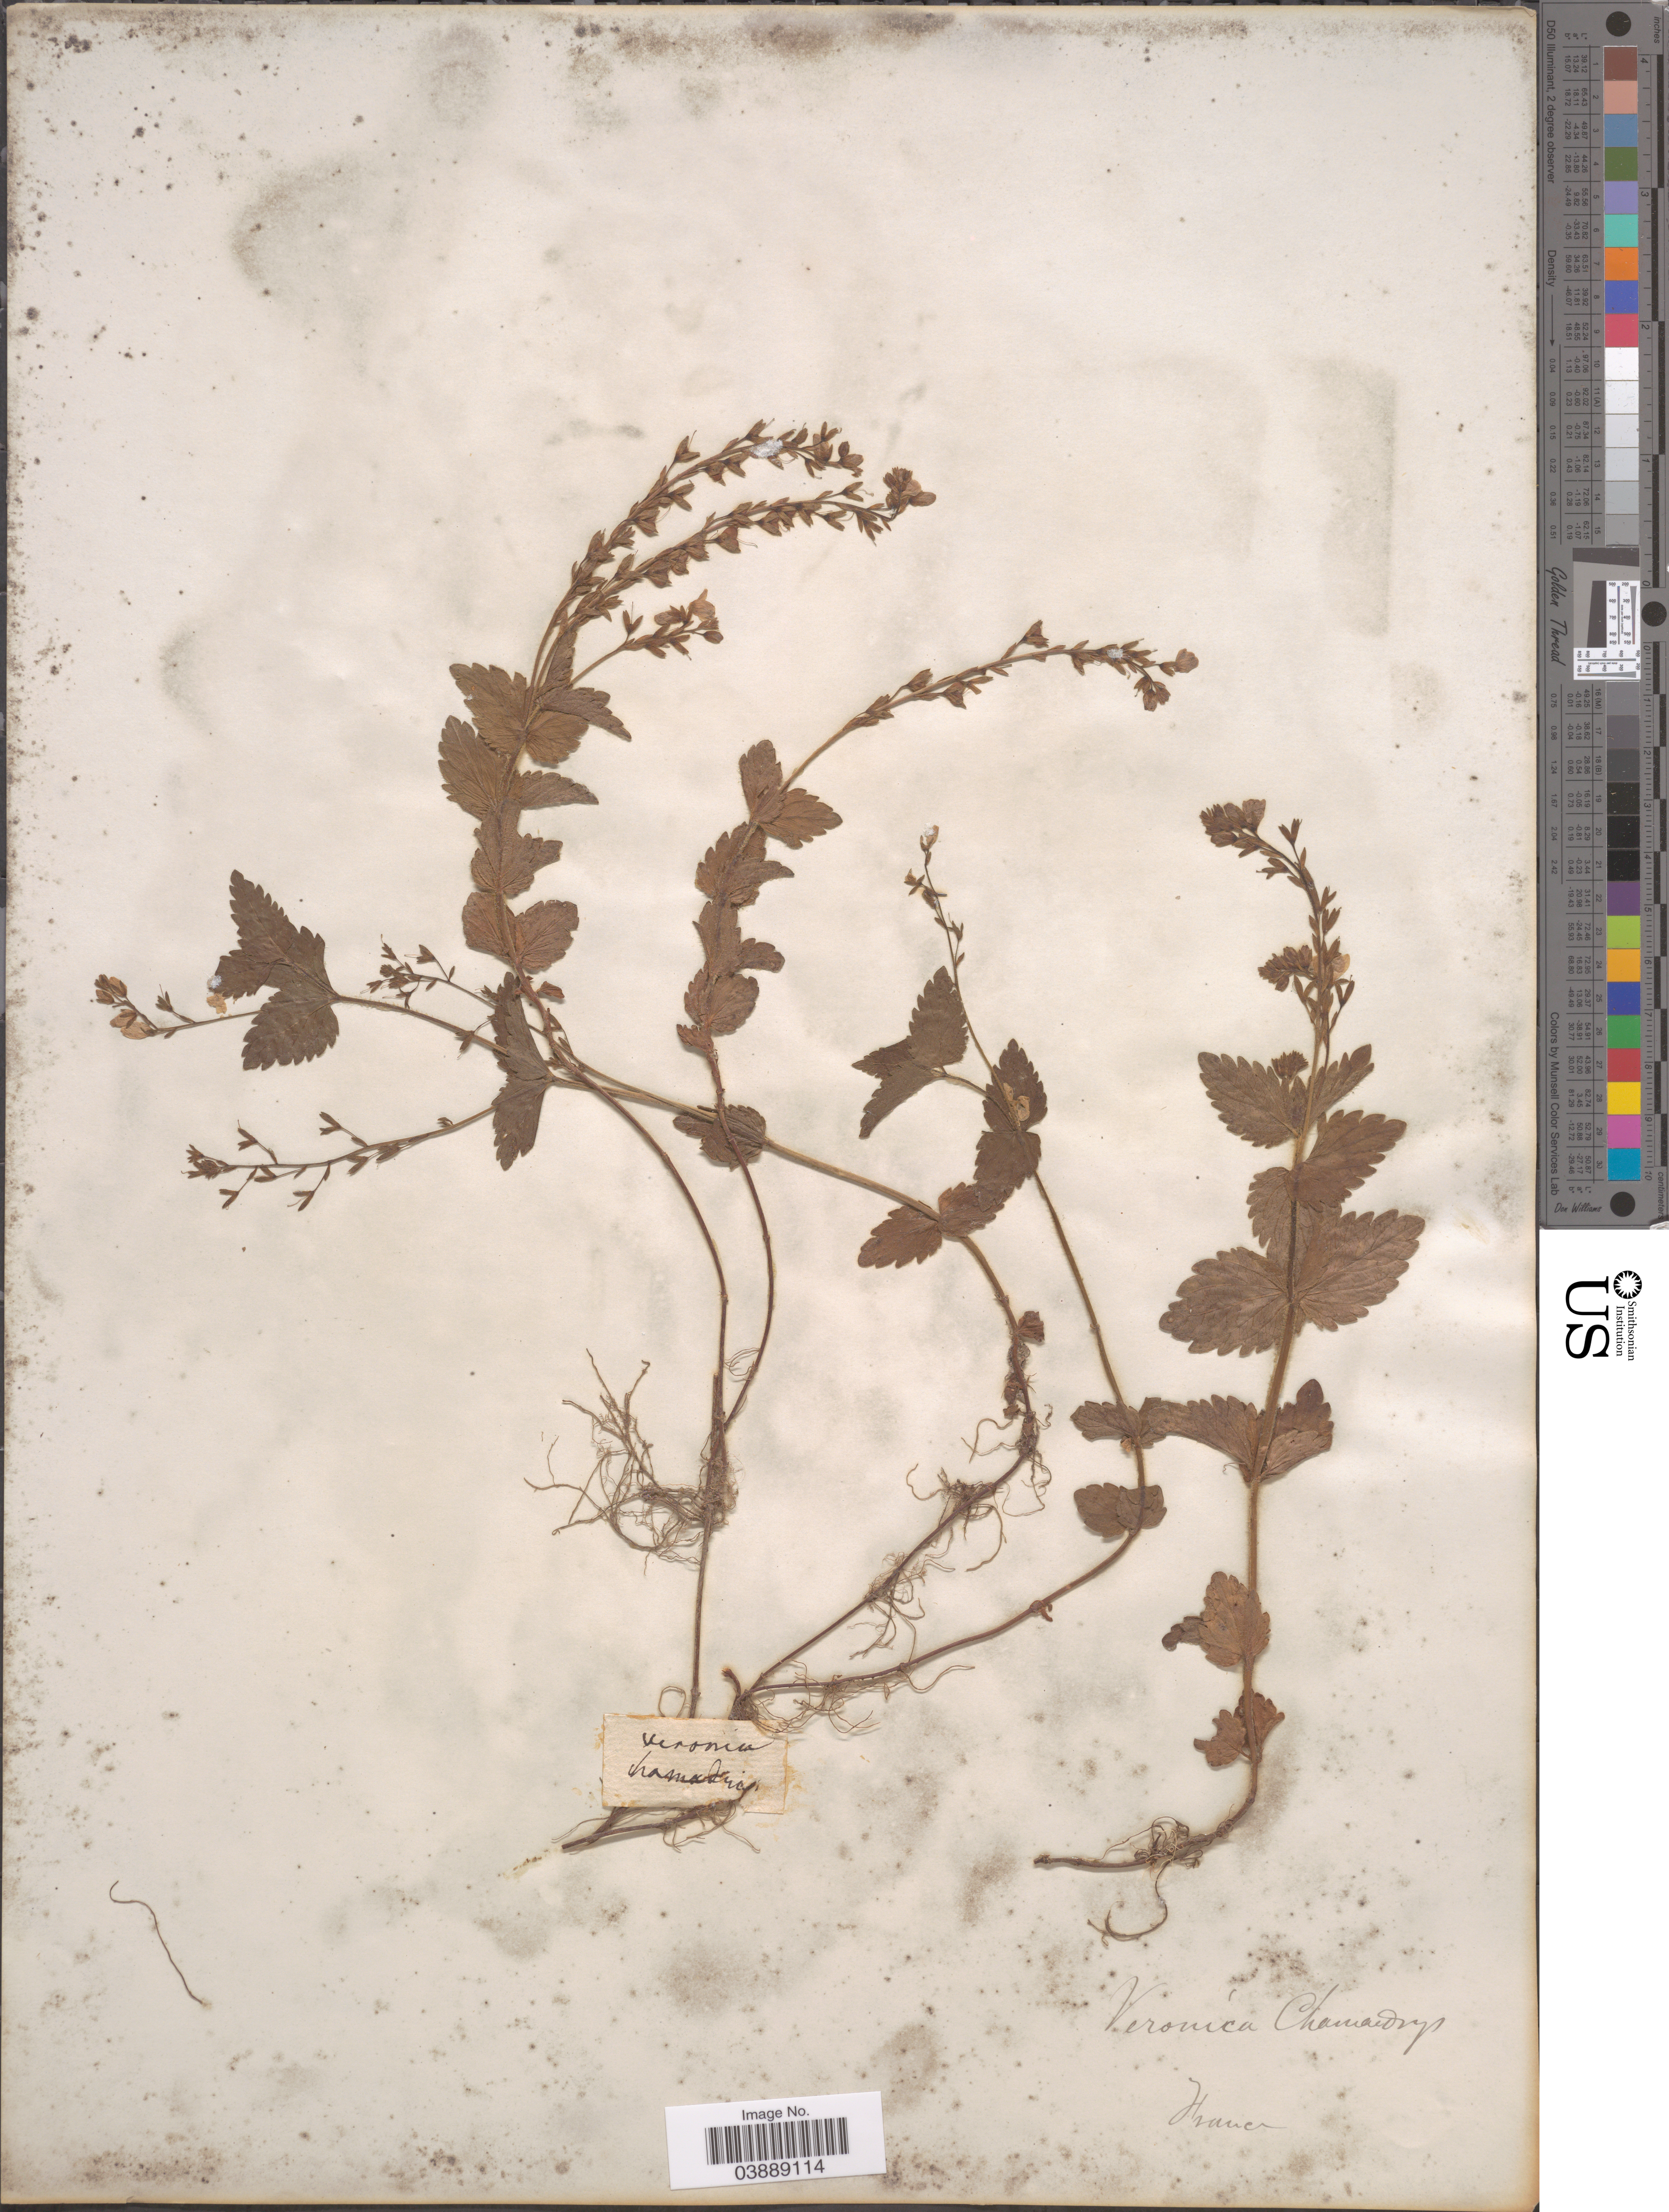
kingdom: Plantae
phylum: Tracheophyta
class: Magnoliopsida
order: Lamiales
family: Plantaginaceae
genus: Veronica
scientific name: Veronica chamaedrys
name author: L.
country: France